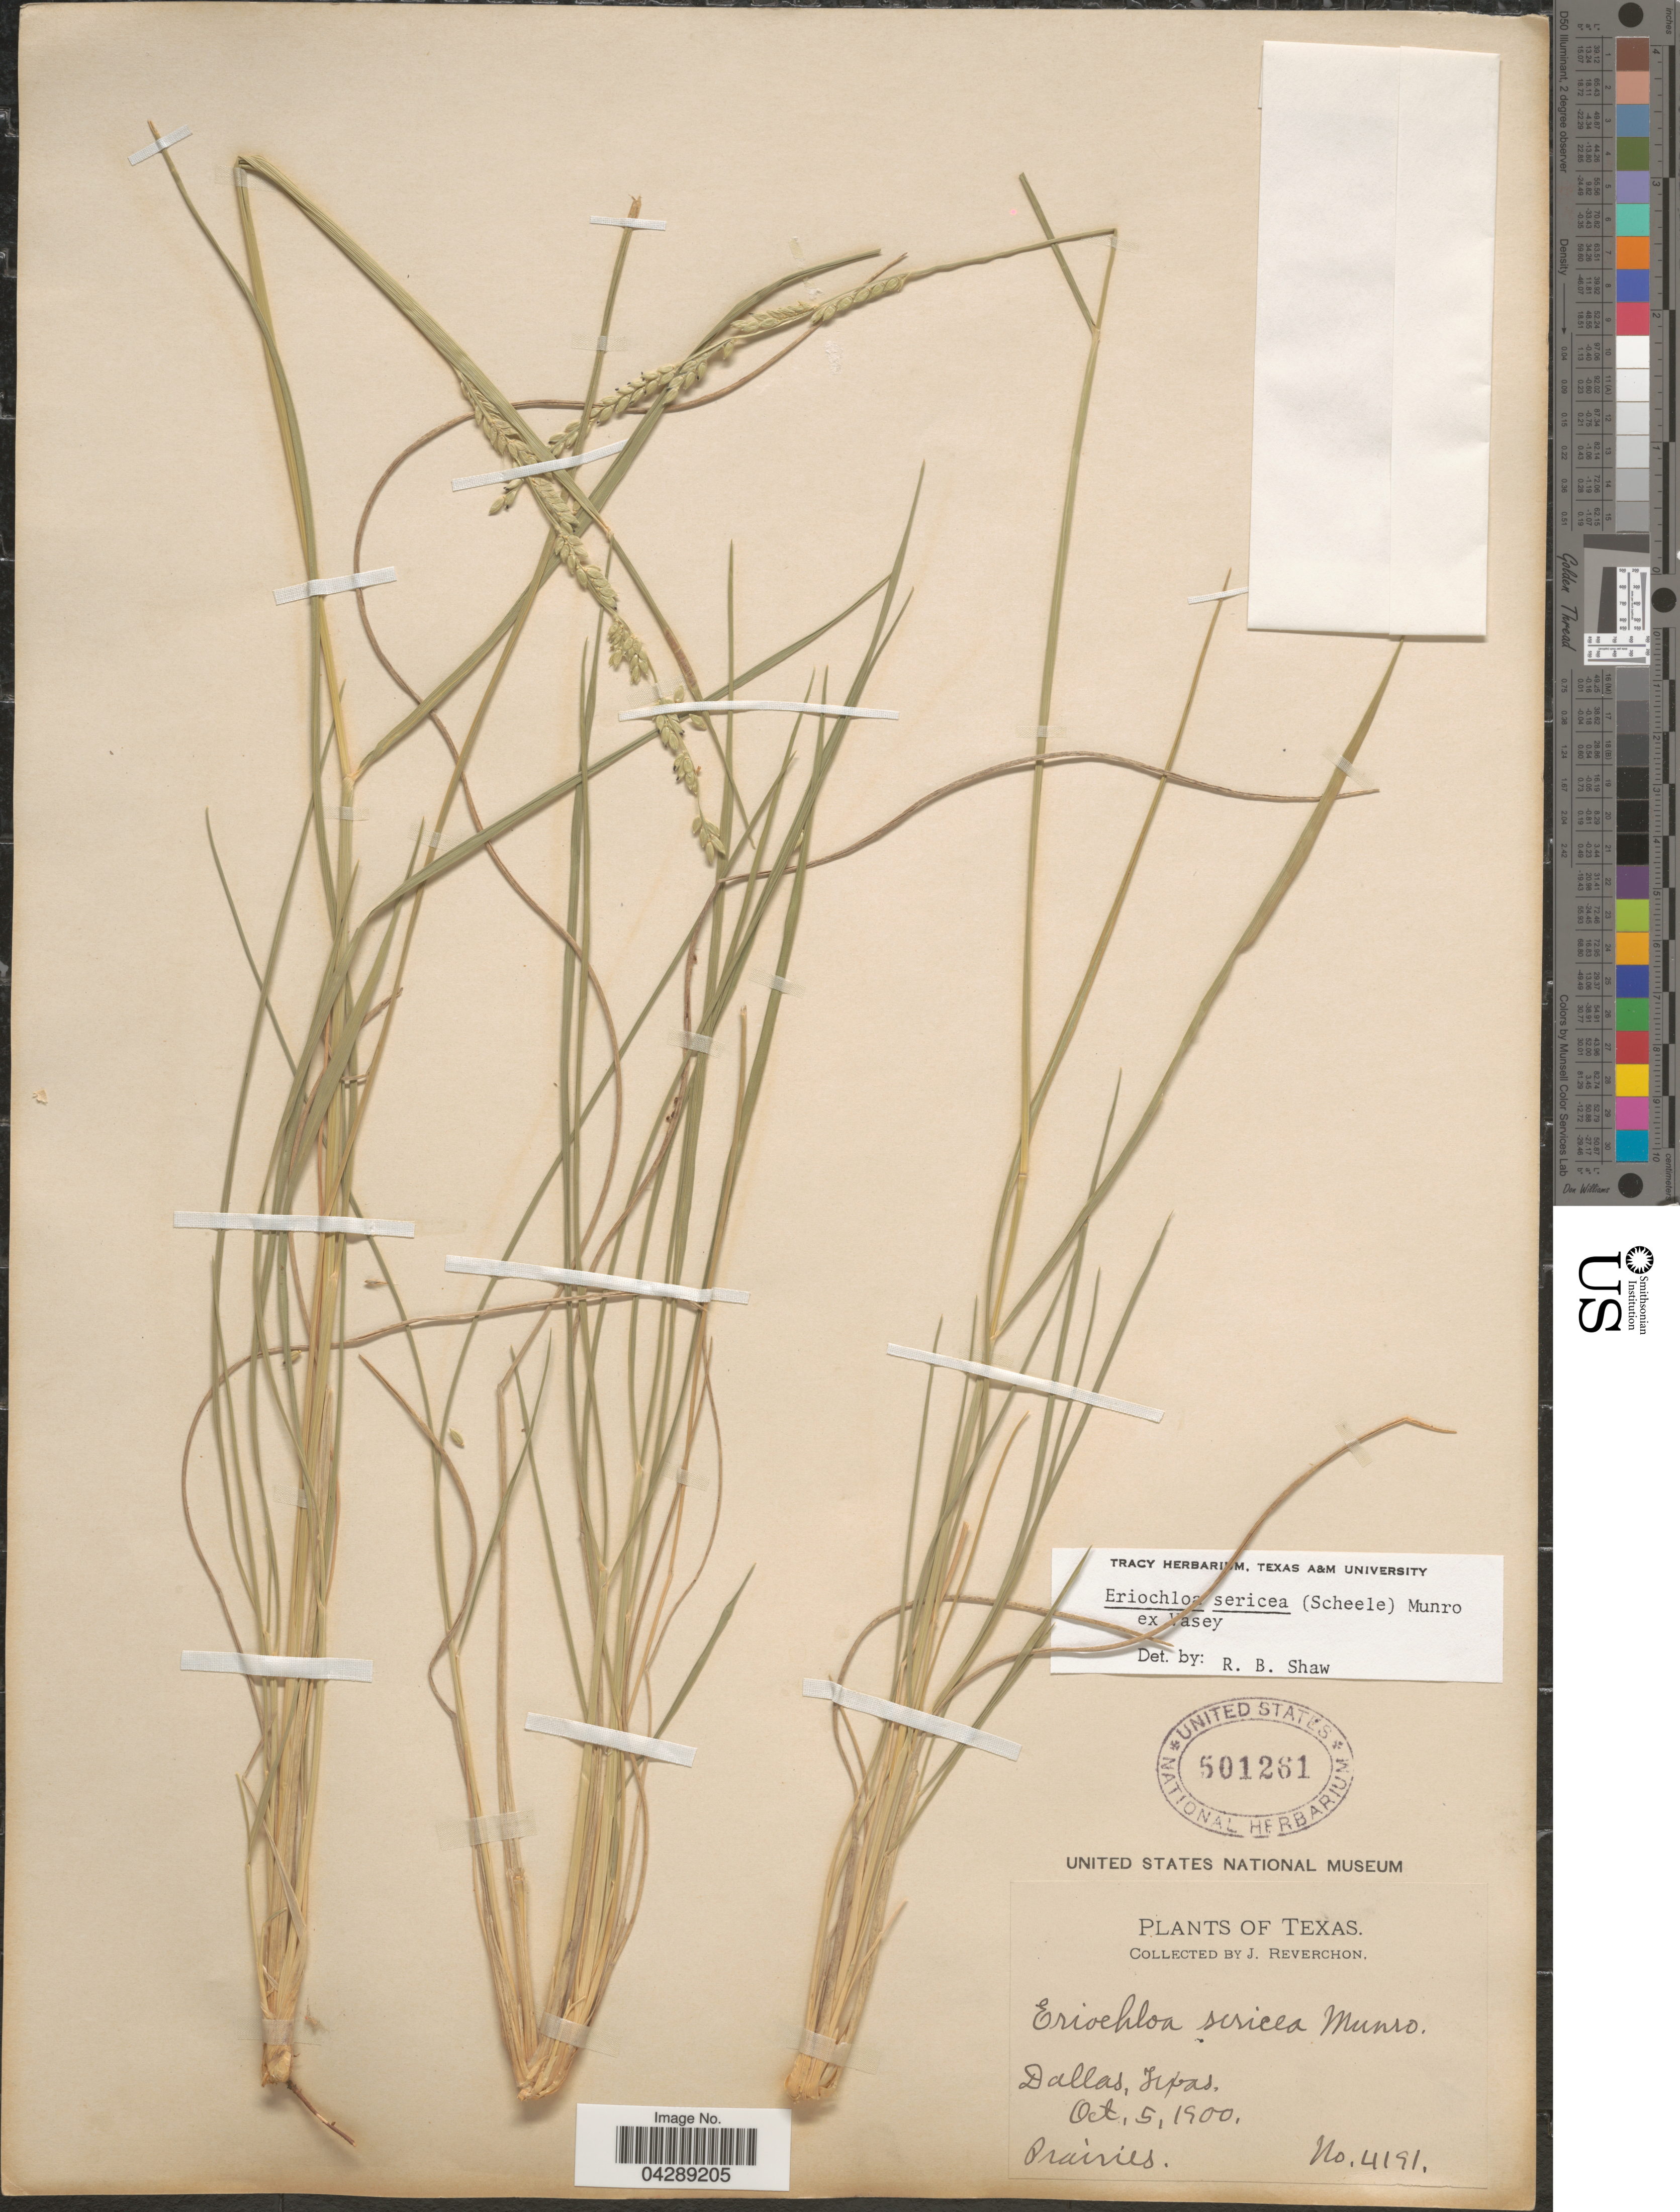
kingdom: Plantae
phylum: Tracheophyta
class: Liliopsida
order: Poales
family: Poaceae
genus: Eriochloa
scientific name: Eriochloa sericea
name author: (Scheele) Munro ex Vasey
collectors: J. Reverchon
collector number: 4191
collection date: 1900-10-05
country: United States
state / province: Texas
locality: Dallas.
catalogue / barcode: US 501261